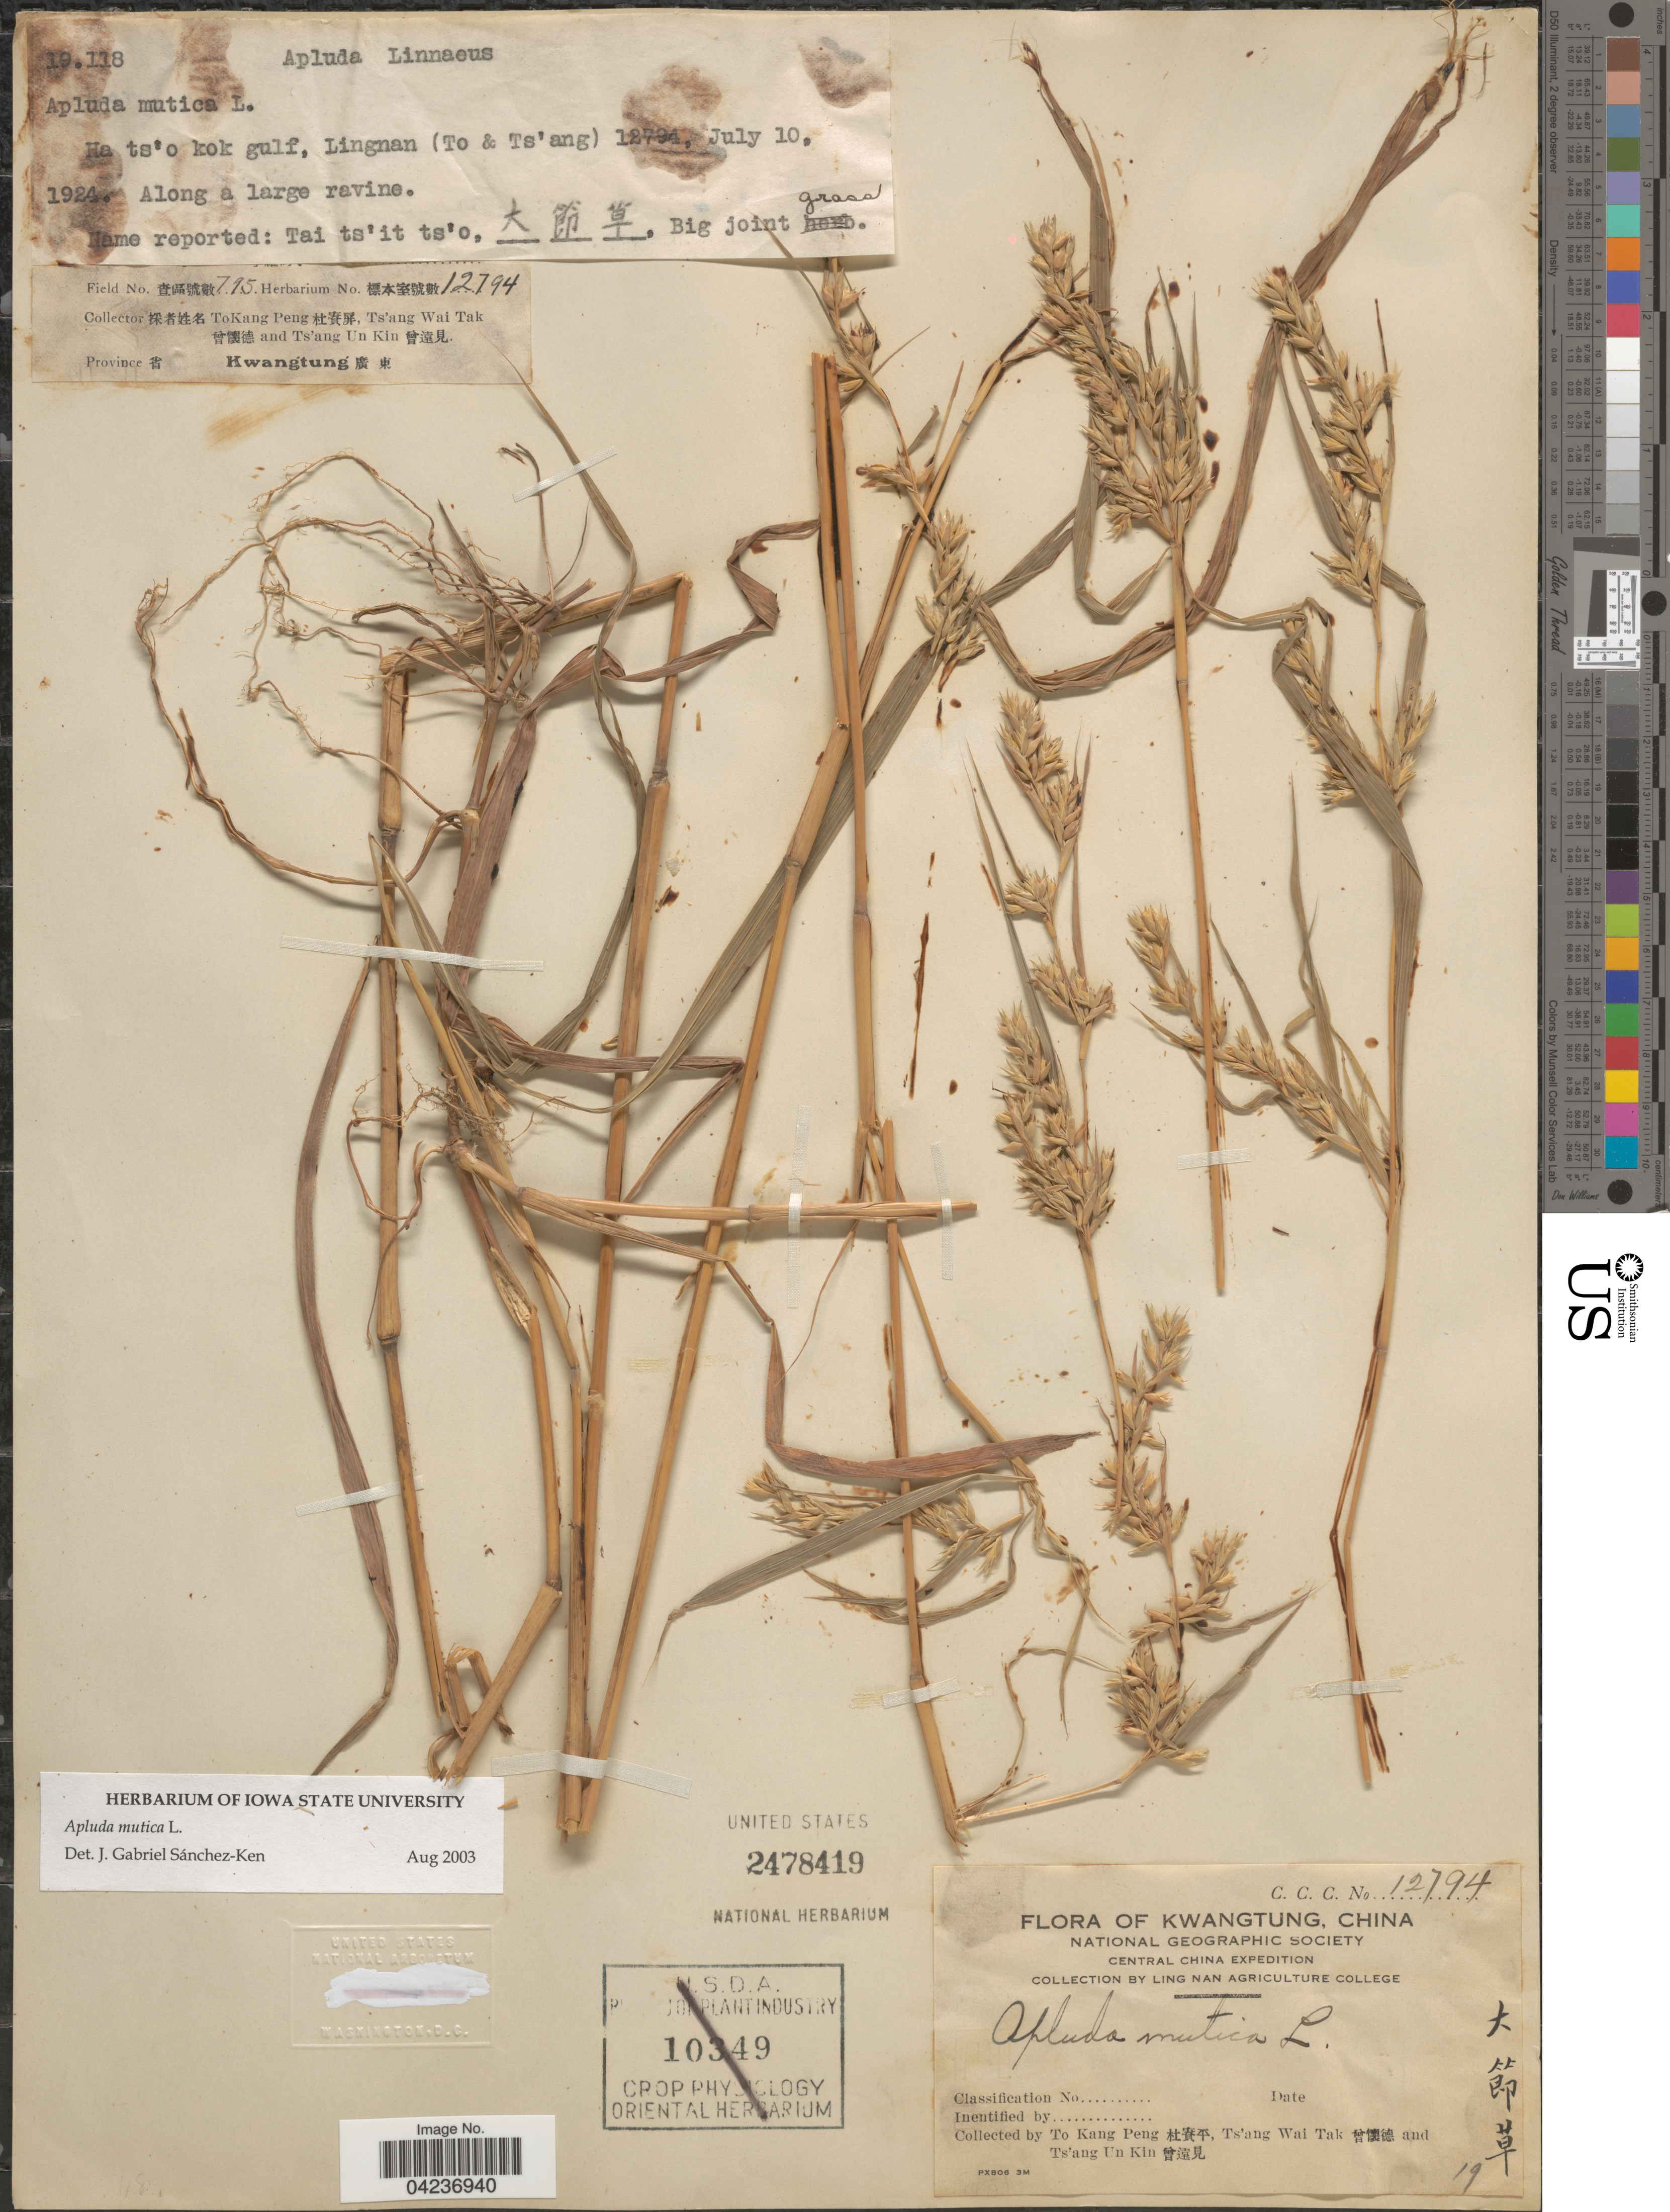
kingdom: Plantae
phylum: Tracheophyta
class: Liliopsida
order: Poales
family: Poaceae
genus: Apluda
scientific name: Apluda mutica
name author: L.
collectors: Kang Peng To, W. T. Tsang & Ts' Ang Un Kin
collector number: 12794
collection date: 1924-07-10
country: China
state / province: Guangdong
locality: Ha ts'o kok gulf.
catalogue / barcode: US 2478419